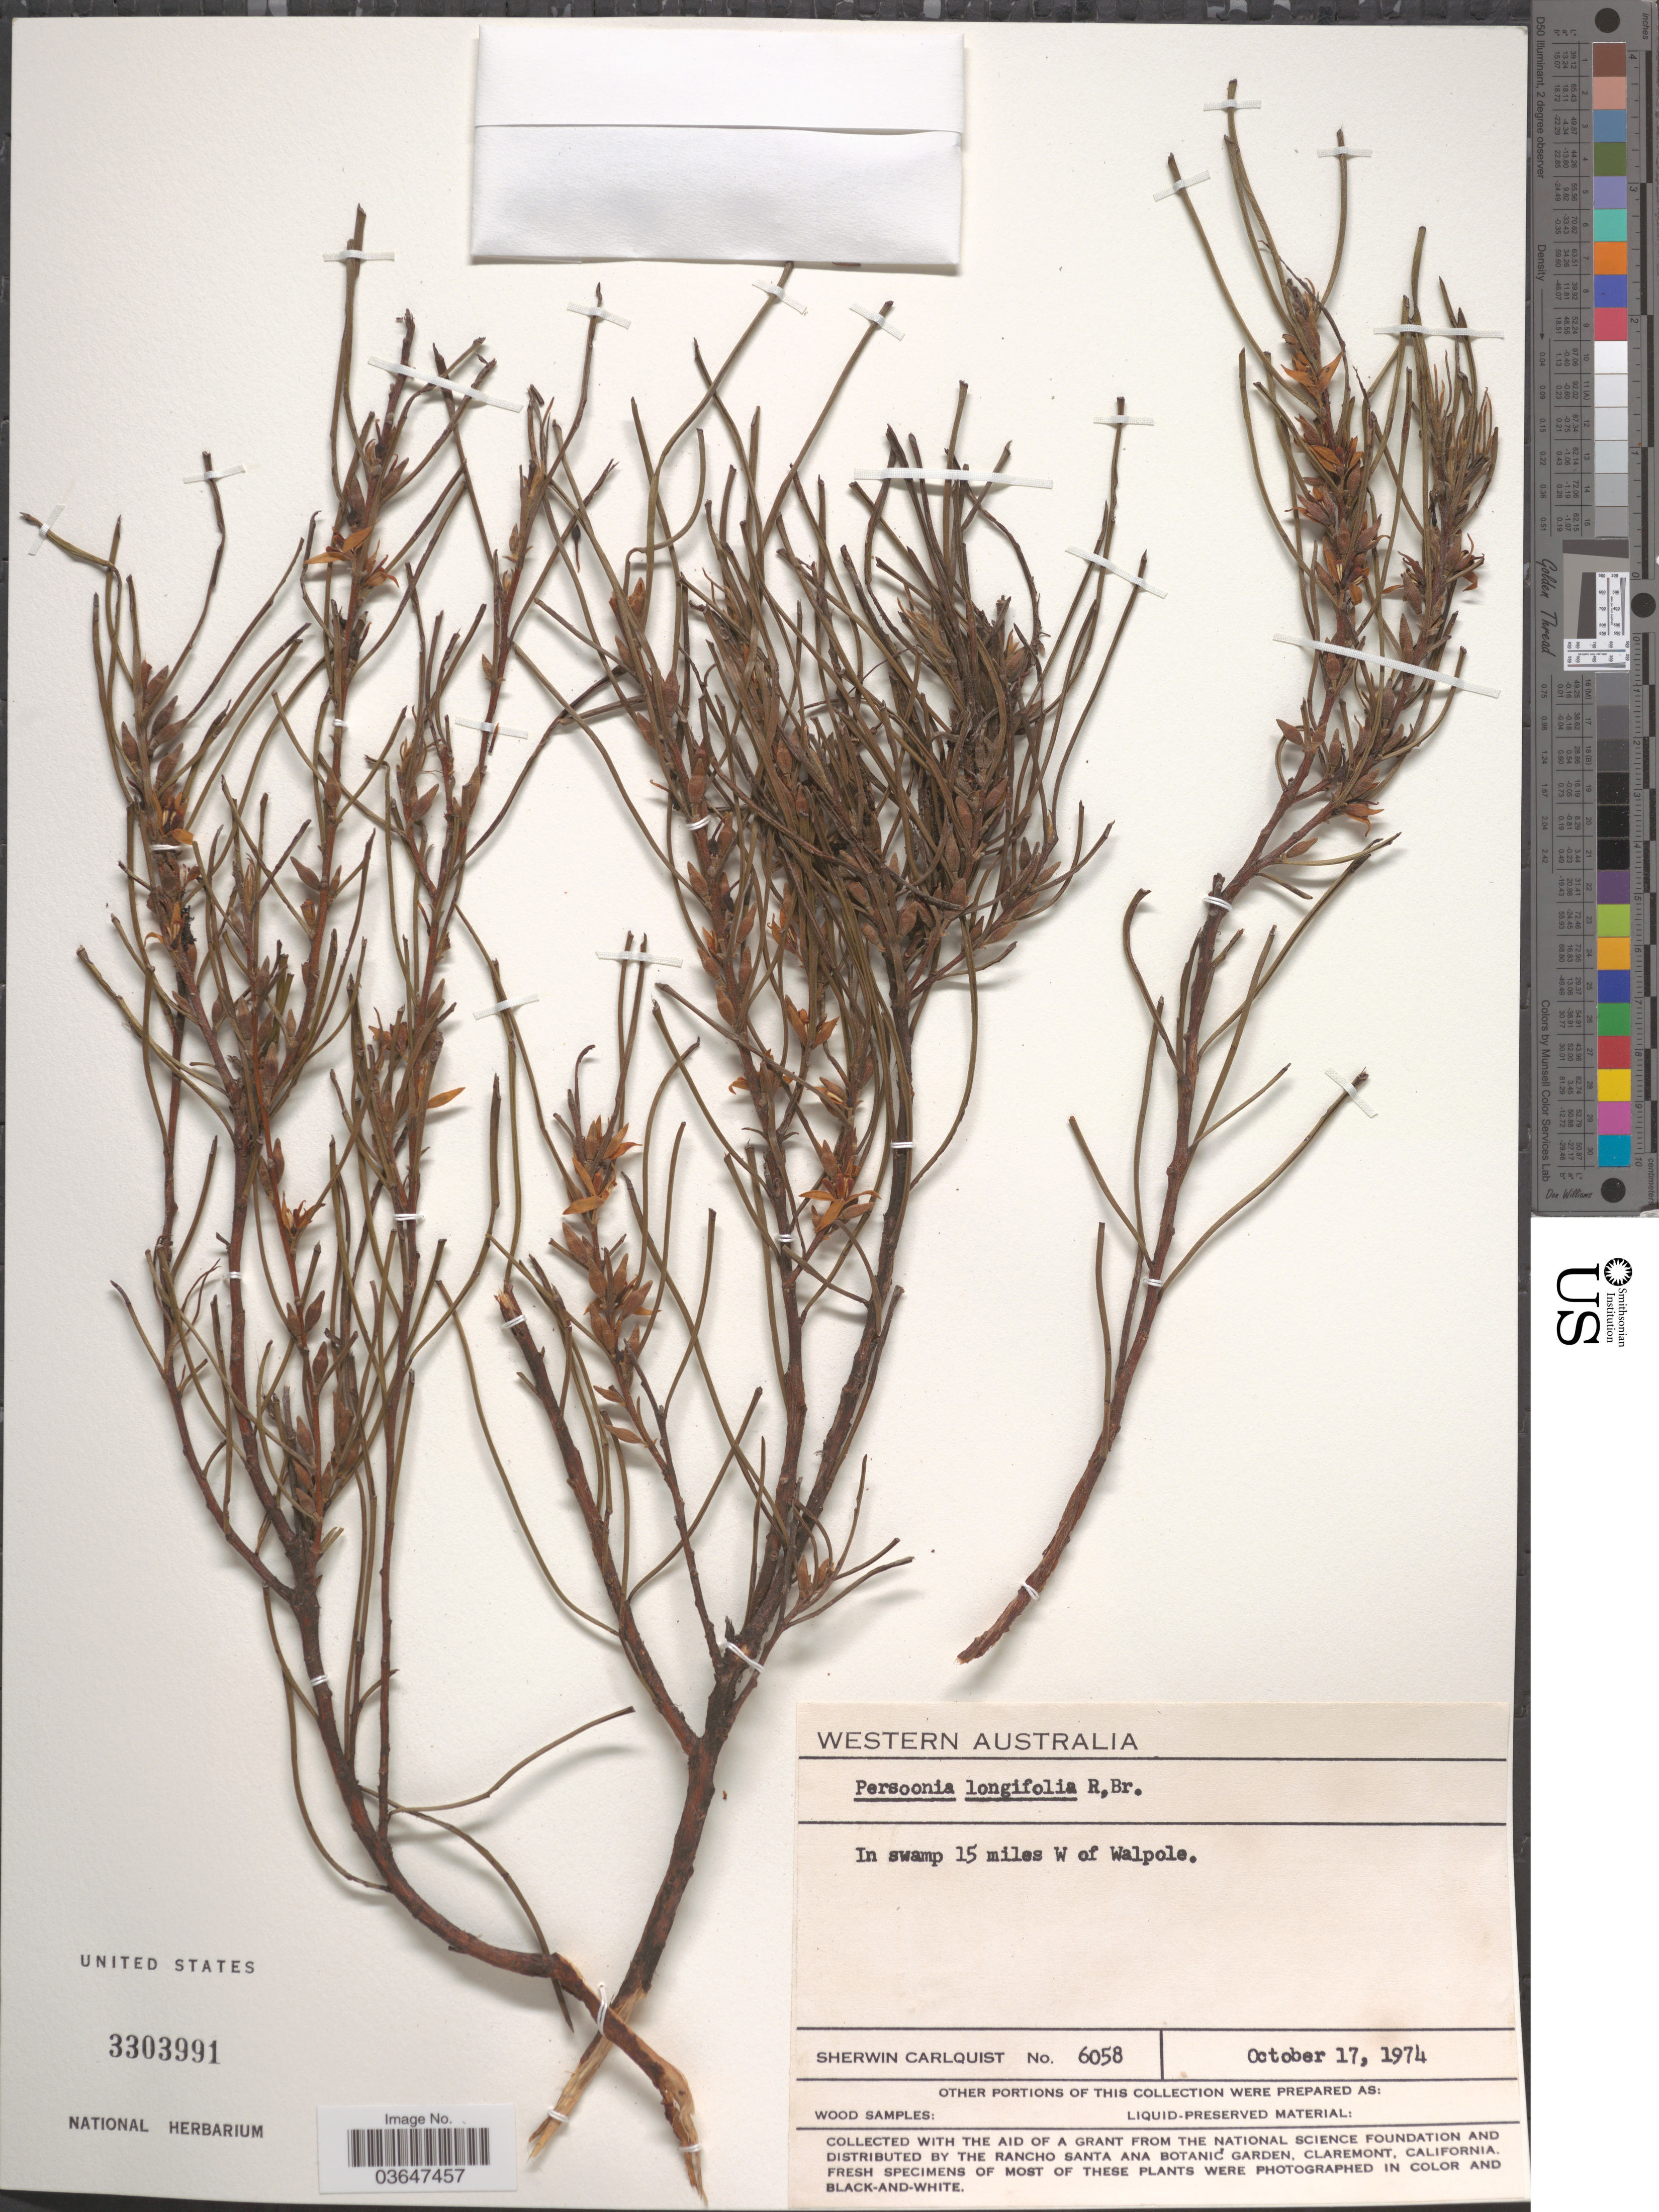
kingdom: Plantae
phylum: Tracheophyta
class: Magnoliopsida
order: Proteales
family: Proteaceae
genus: Persoonia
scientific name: Persoonia longifolia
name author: R. Br.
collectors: S. Carlquist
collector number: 6058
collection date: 1974-10-17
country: Australia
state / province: Western Australia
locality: In swamp 15 miles W of Walpole.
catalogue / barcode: US 3303991